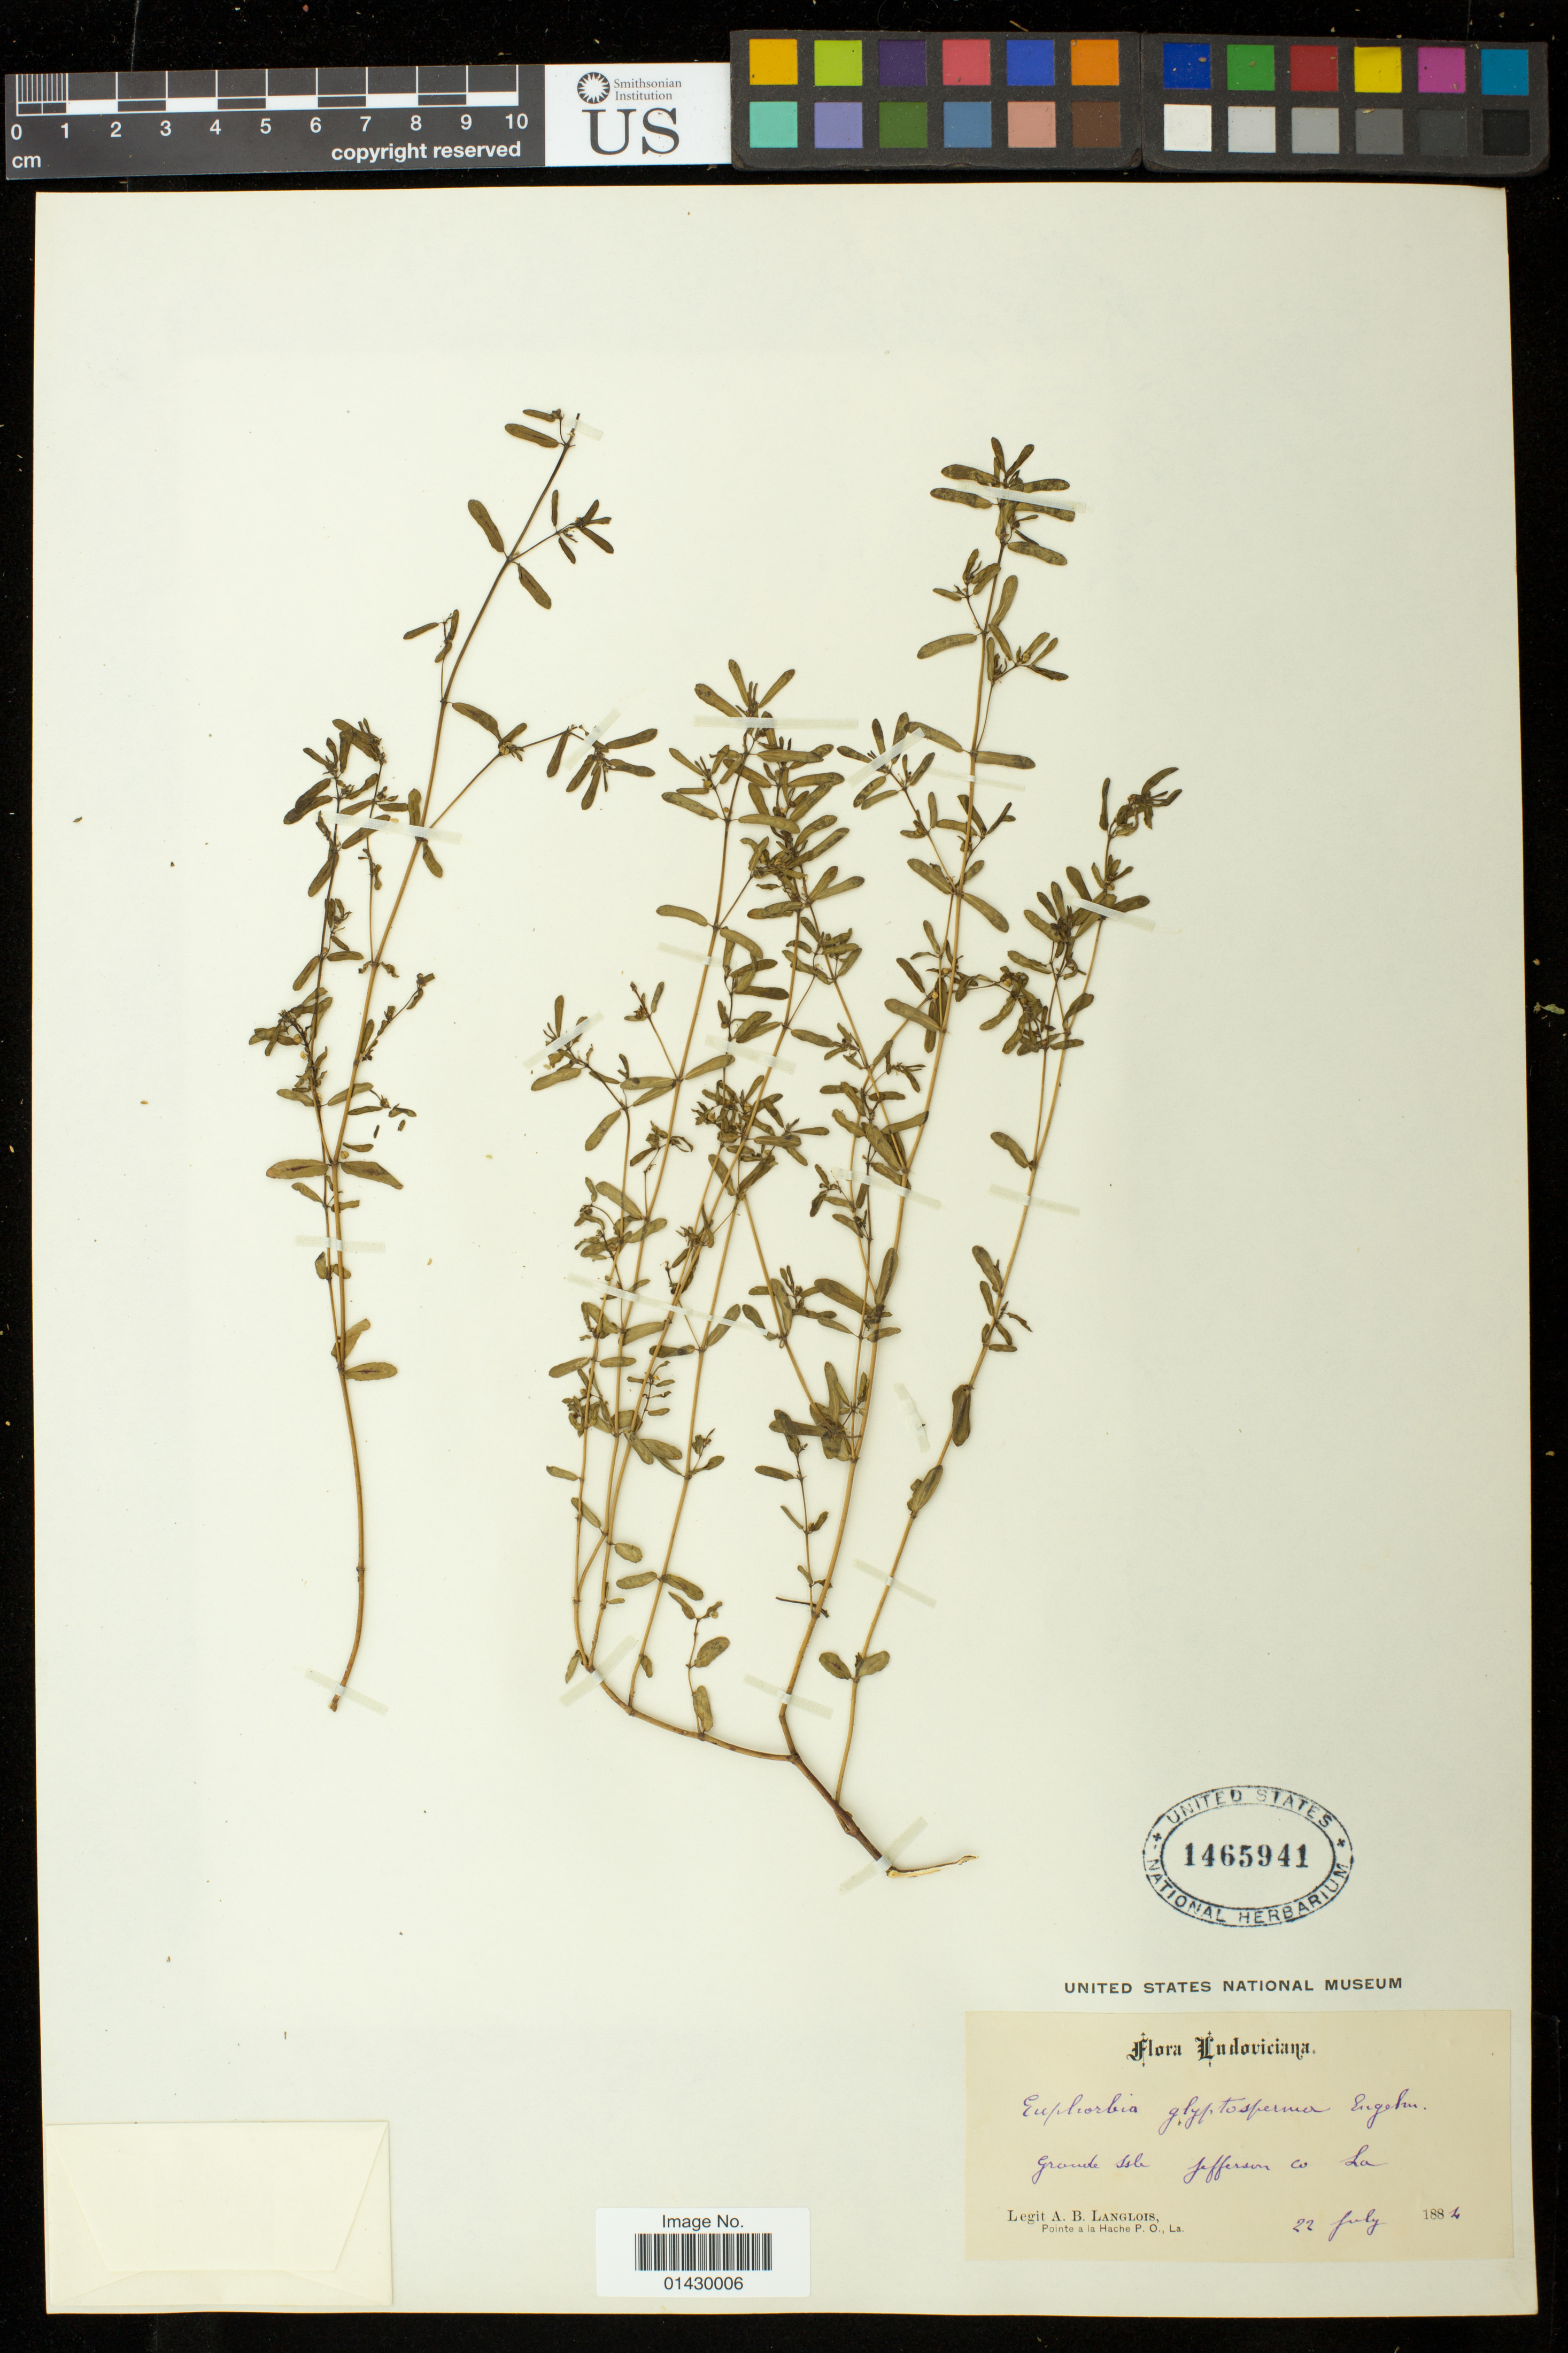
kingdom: Plantae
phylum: Tracheophyta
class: Magnoliopsida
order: Malpighiales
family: Euphorbiaceae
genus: Euphorbia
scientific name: Euphorbia maculata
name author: L.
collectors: A. B. Langlois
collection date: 1884-07-22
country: United States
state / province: Louisiana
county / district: Jefferson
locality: Grande Isl. [?]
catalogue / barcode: US 1465941